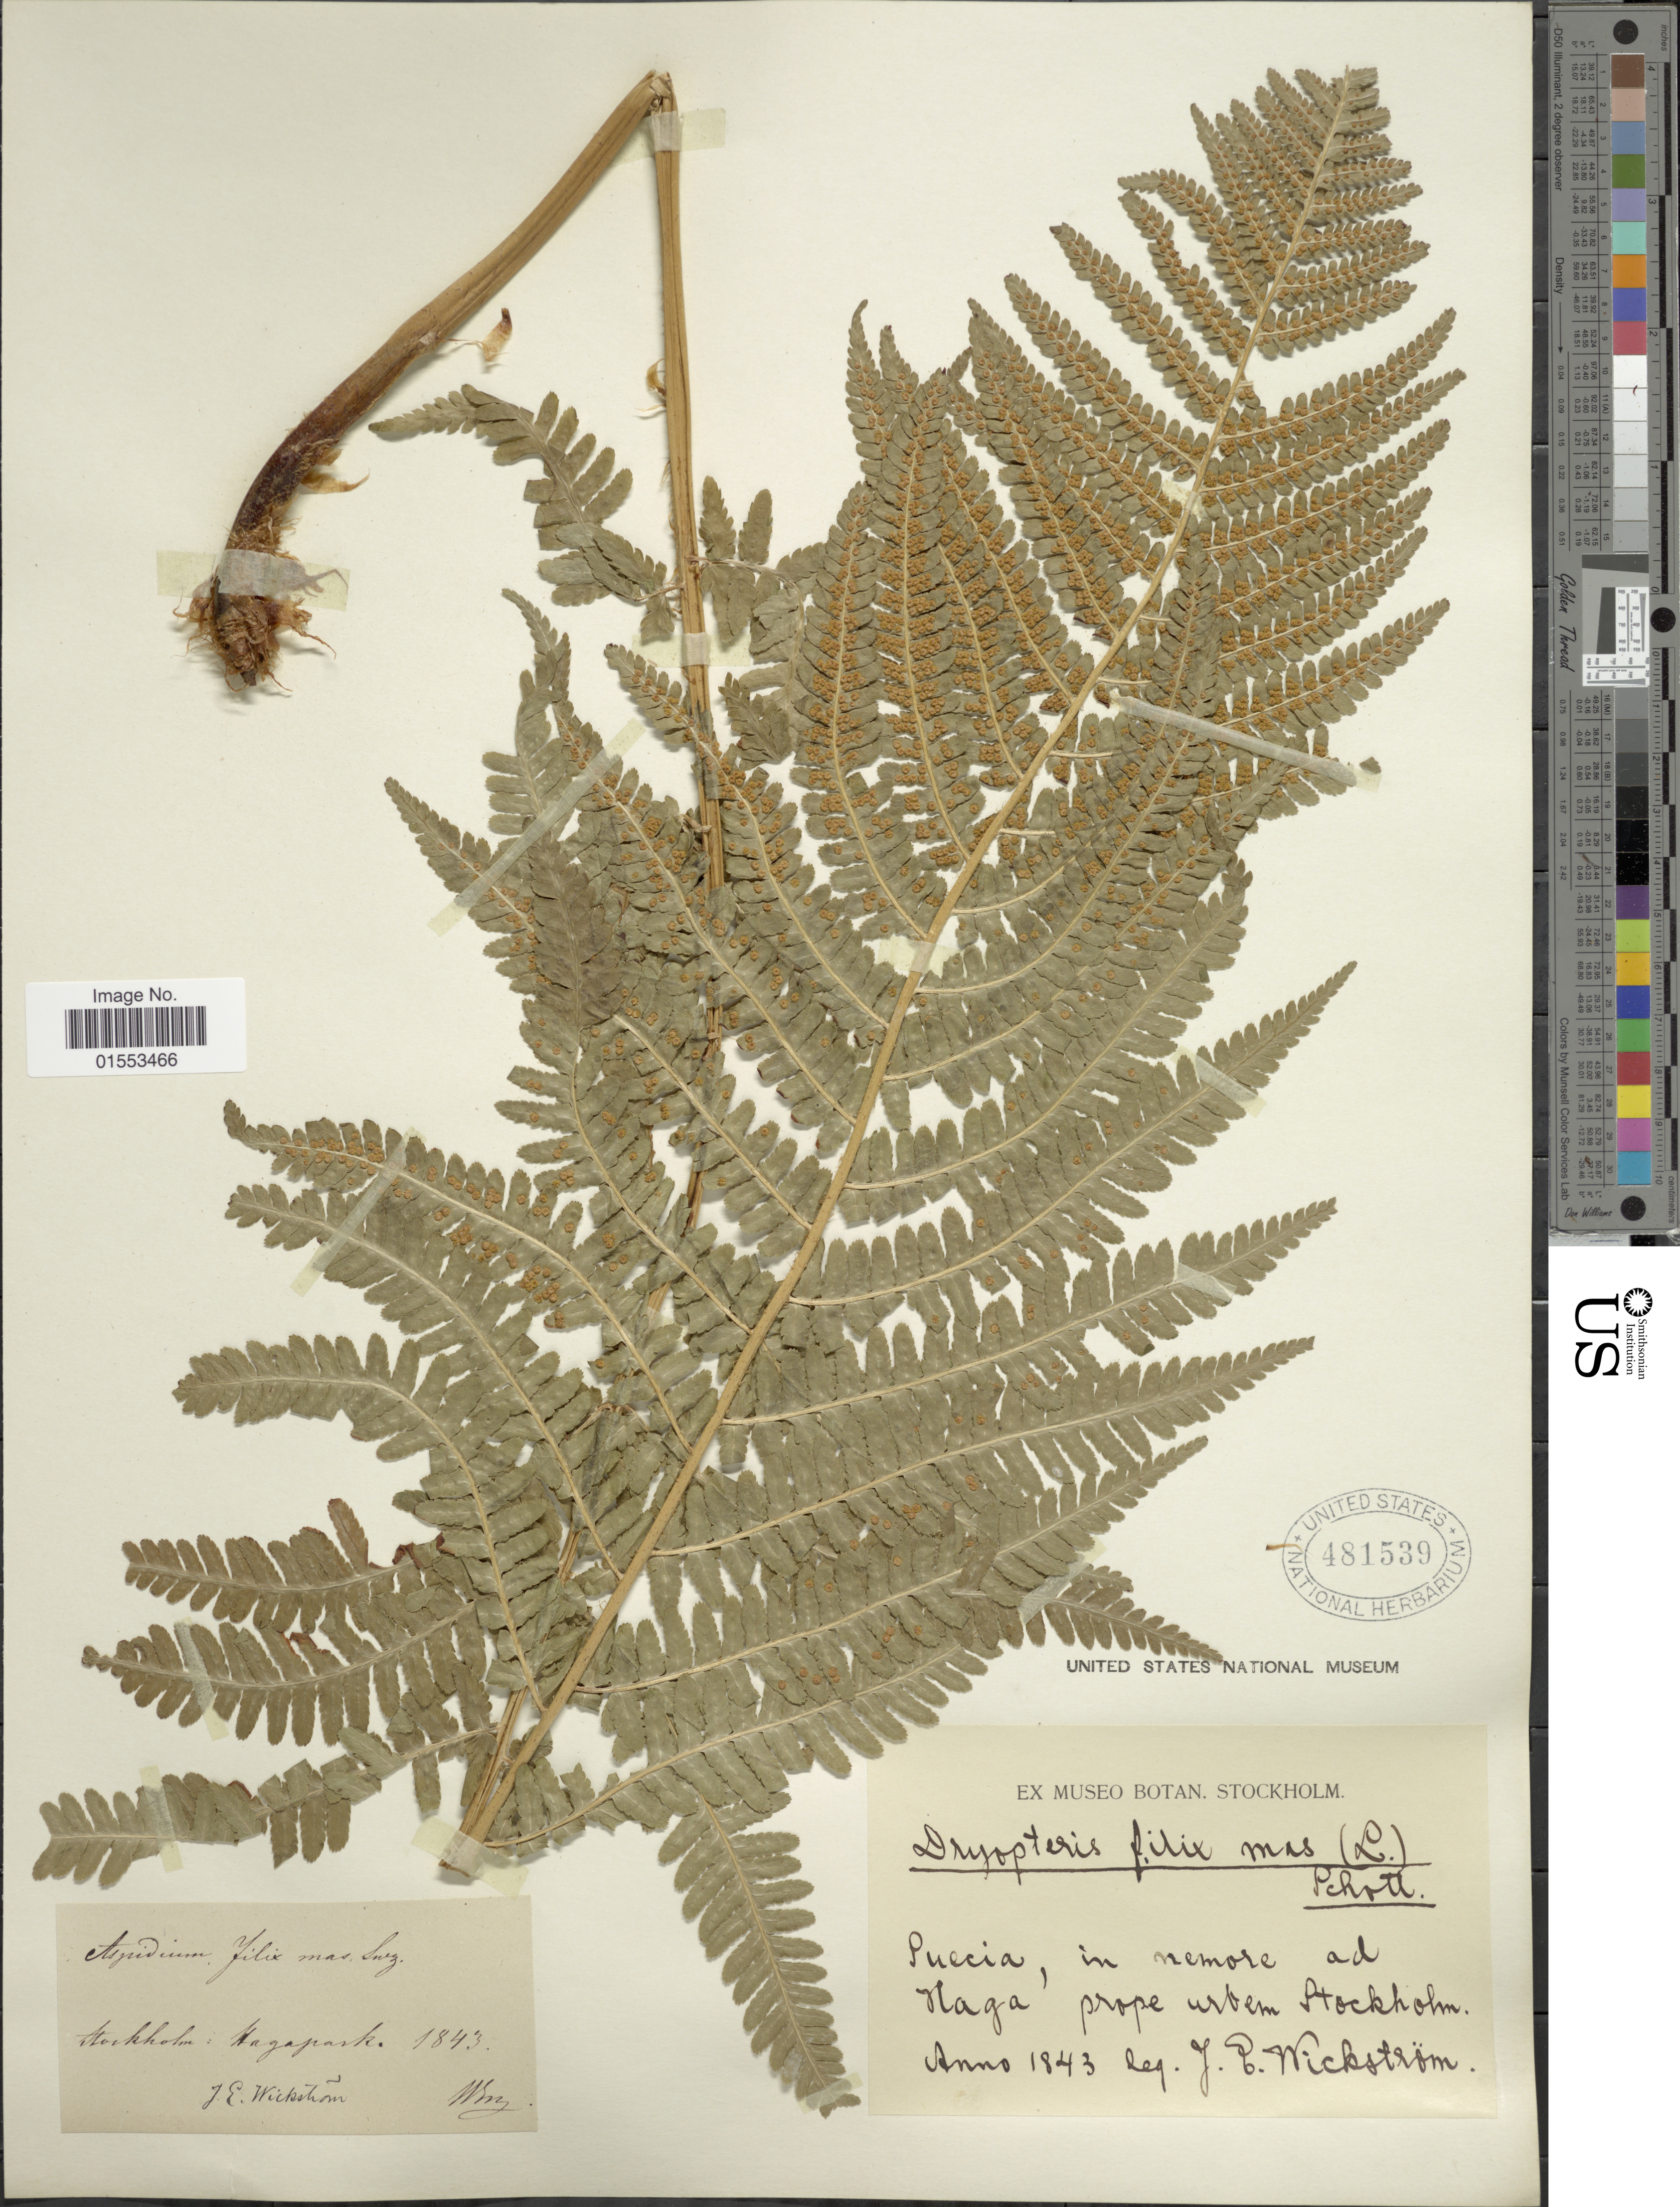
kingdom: Plantae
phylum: Tracheophyta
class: Polypodiopsida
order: Polypodiales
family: Dryopteridaceae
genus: Dryopteris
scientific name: Dryopteris filix-mas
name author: (L.) Schott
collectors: J. Wickström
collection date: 1843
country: Sweden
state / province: Stockholm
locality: Hagapark, prope urbem Stockholm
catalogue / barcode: US 481539